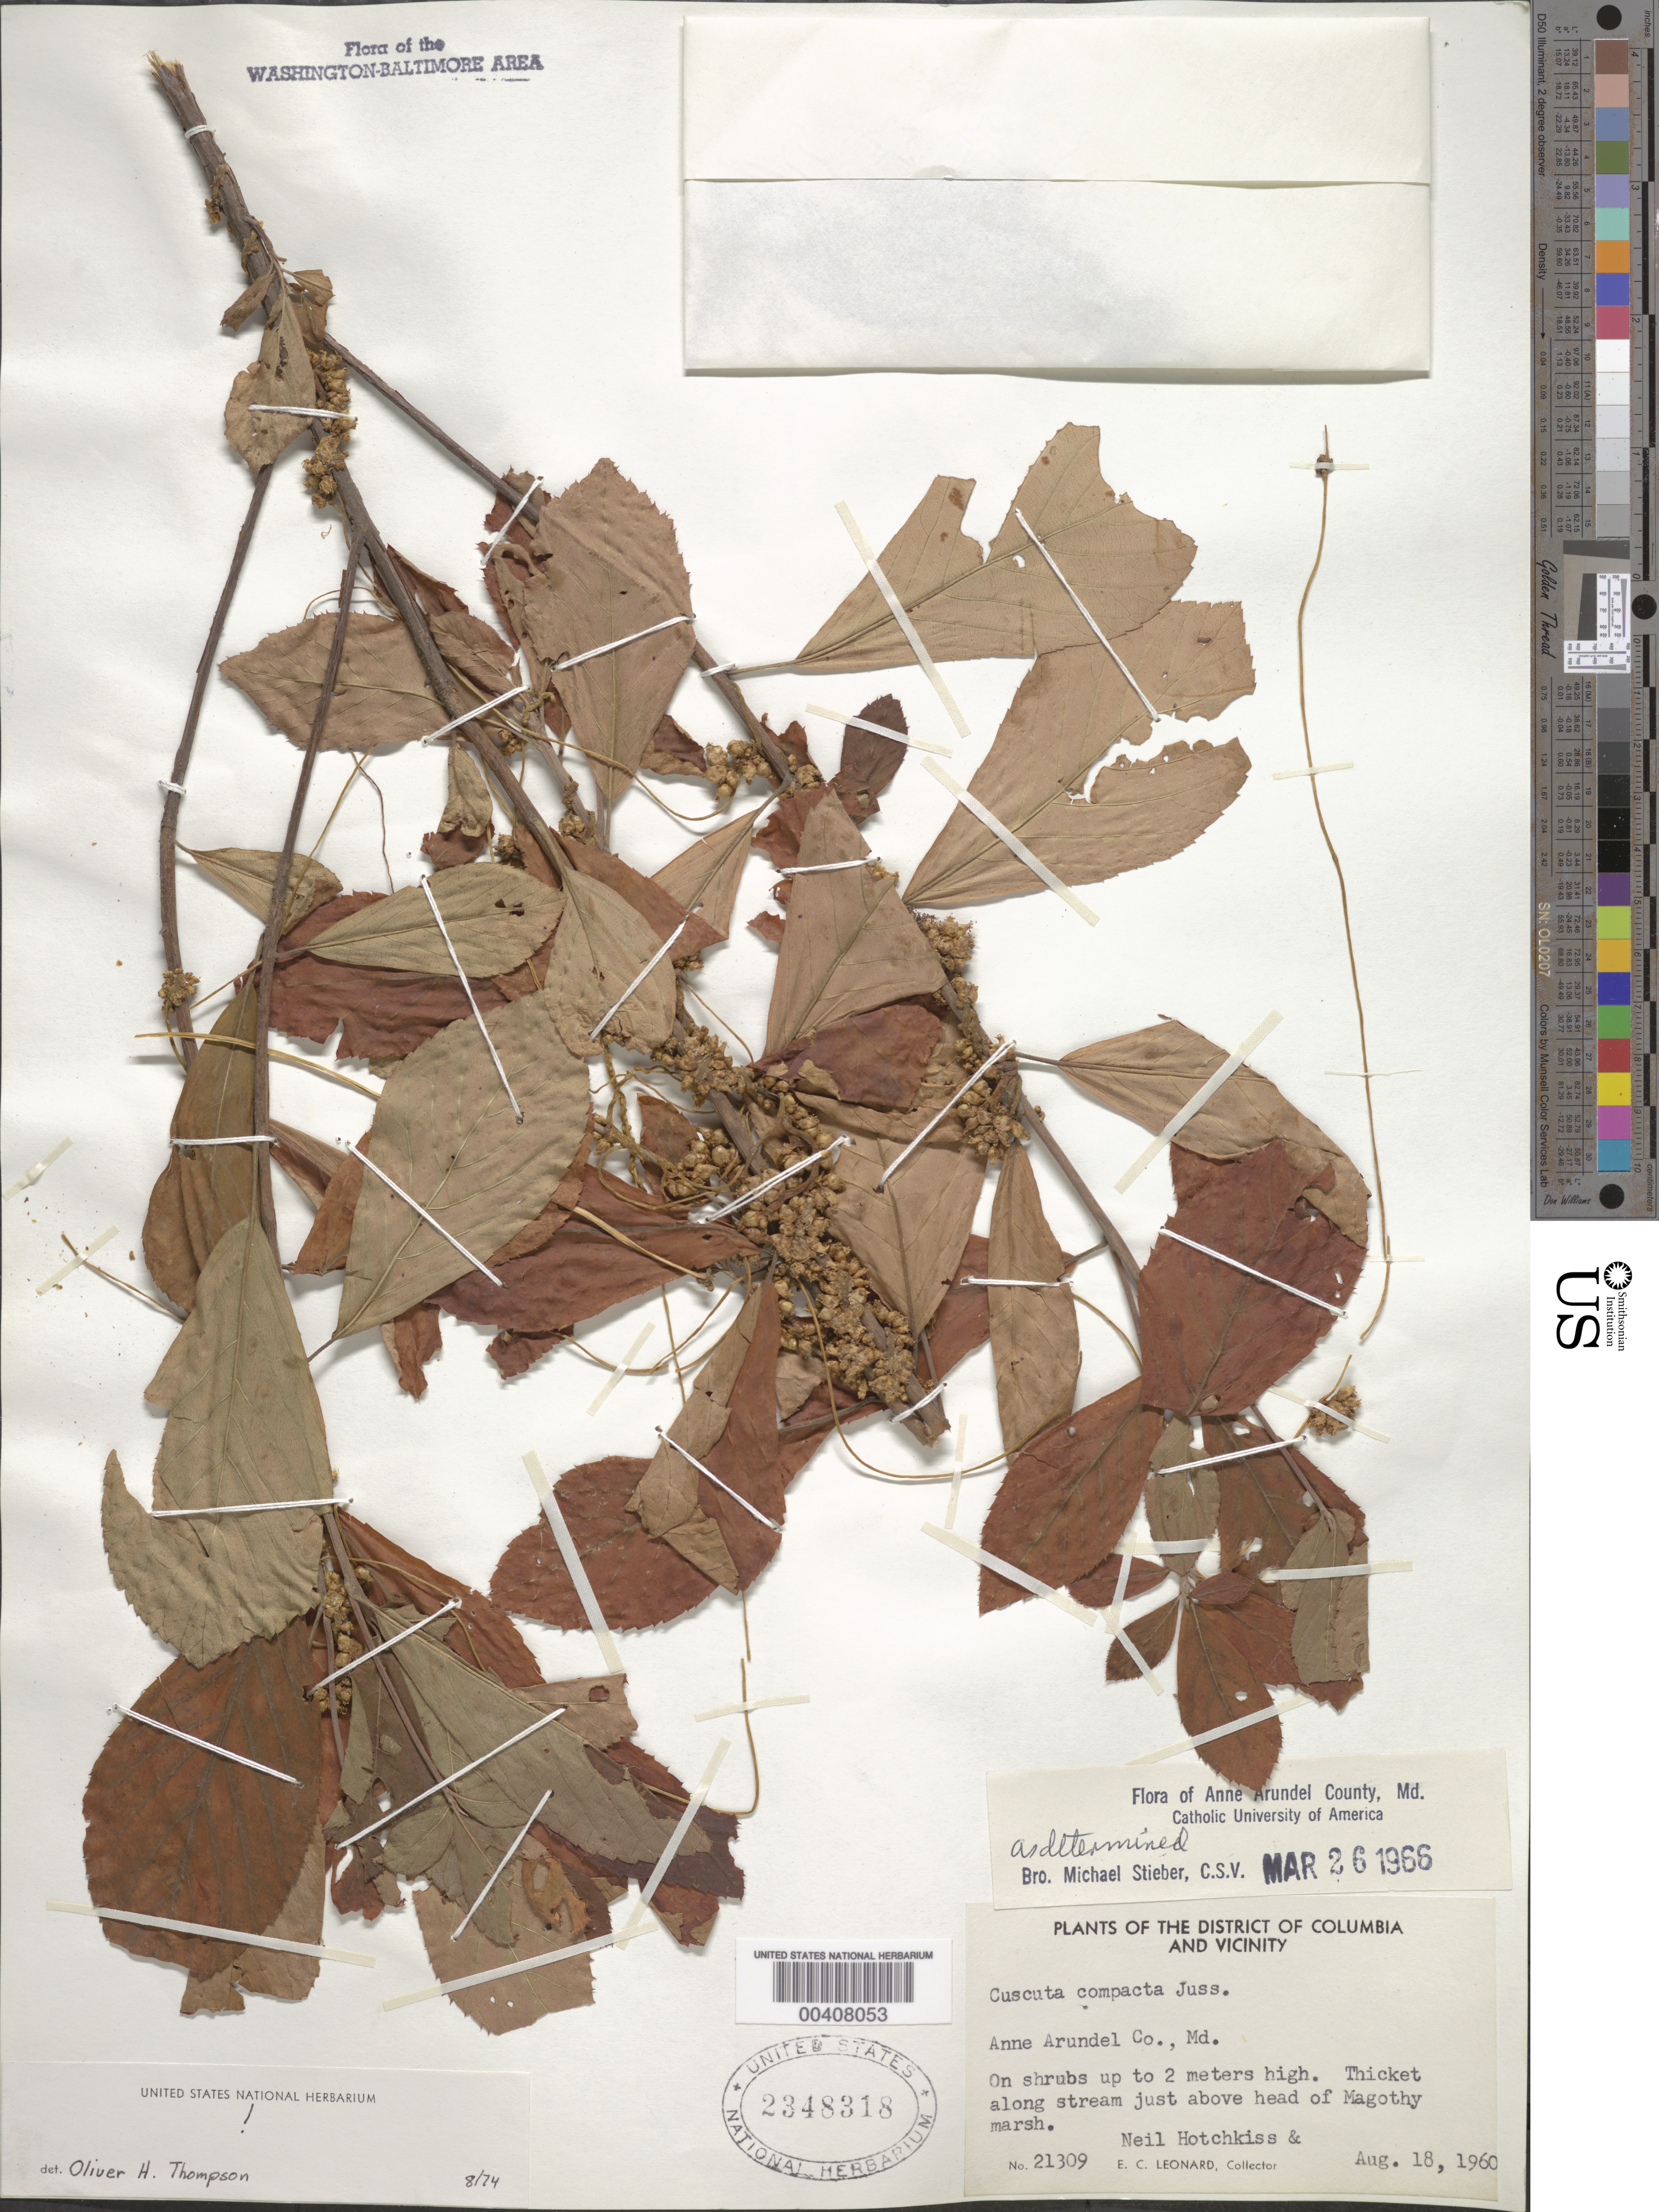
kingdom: Plantae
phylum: Tracheophyta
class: Magnoliopsida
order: Solanales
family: Convolvulaceae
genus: Cuscuta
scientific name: Cuscuta compacta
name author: Juss. ex Choisy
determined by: Thompson, O. H.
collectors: N. Hotchkiss & E. C. Leonard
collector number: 21309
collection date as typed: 18 Aug 1960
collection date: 1960-08-18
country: United States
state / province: Maryland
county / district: Anne Arundel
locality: Just above head of Magothy Marsh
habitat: On shrubs up to 2 meters high, thicket along stream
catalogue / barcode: US 2348318